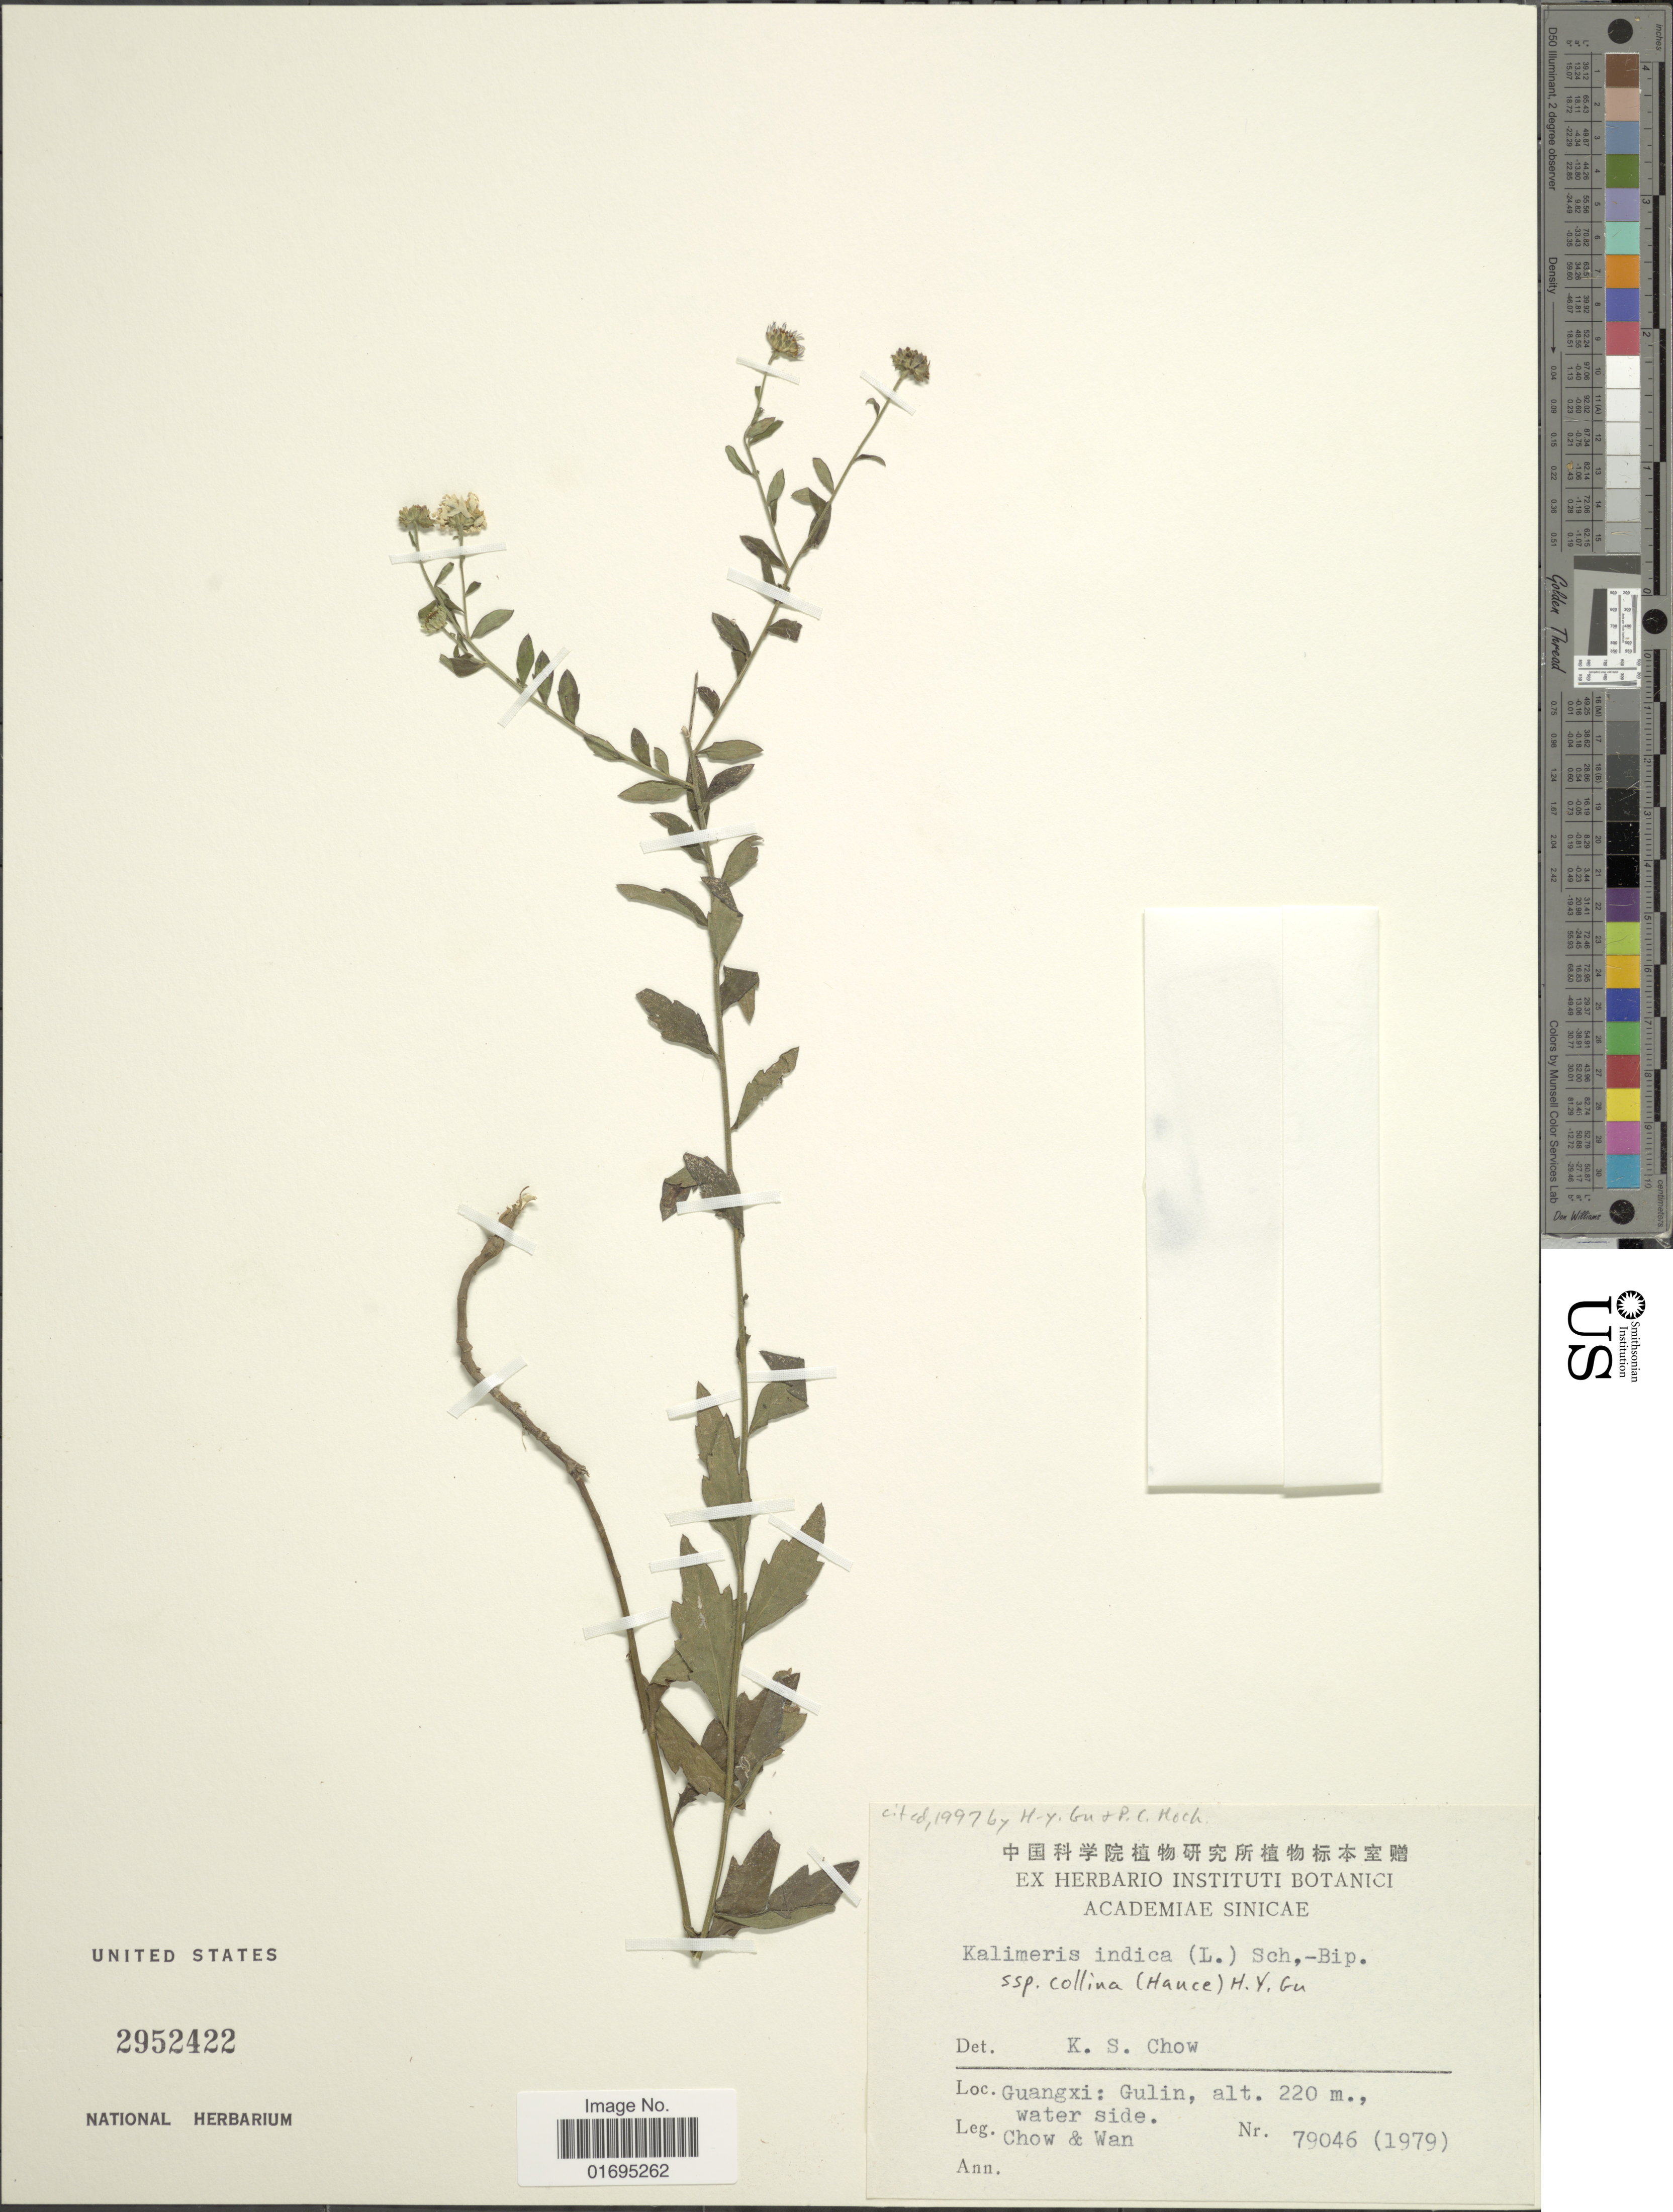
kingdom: Plantae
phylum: Tracheophyta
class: Magnoliopsida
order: Asterales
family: Asteraceae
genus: Kalimeris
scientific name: Kalimeris indica subsp. collina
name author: (Hance) H.Y. Gu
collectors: Chow, -- & -. Wan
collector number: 79046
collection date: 1979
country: China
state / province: Guangxi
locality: Guangxi: Gulin, water side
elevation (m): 220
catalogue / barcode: US 2952422